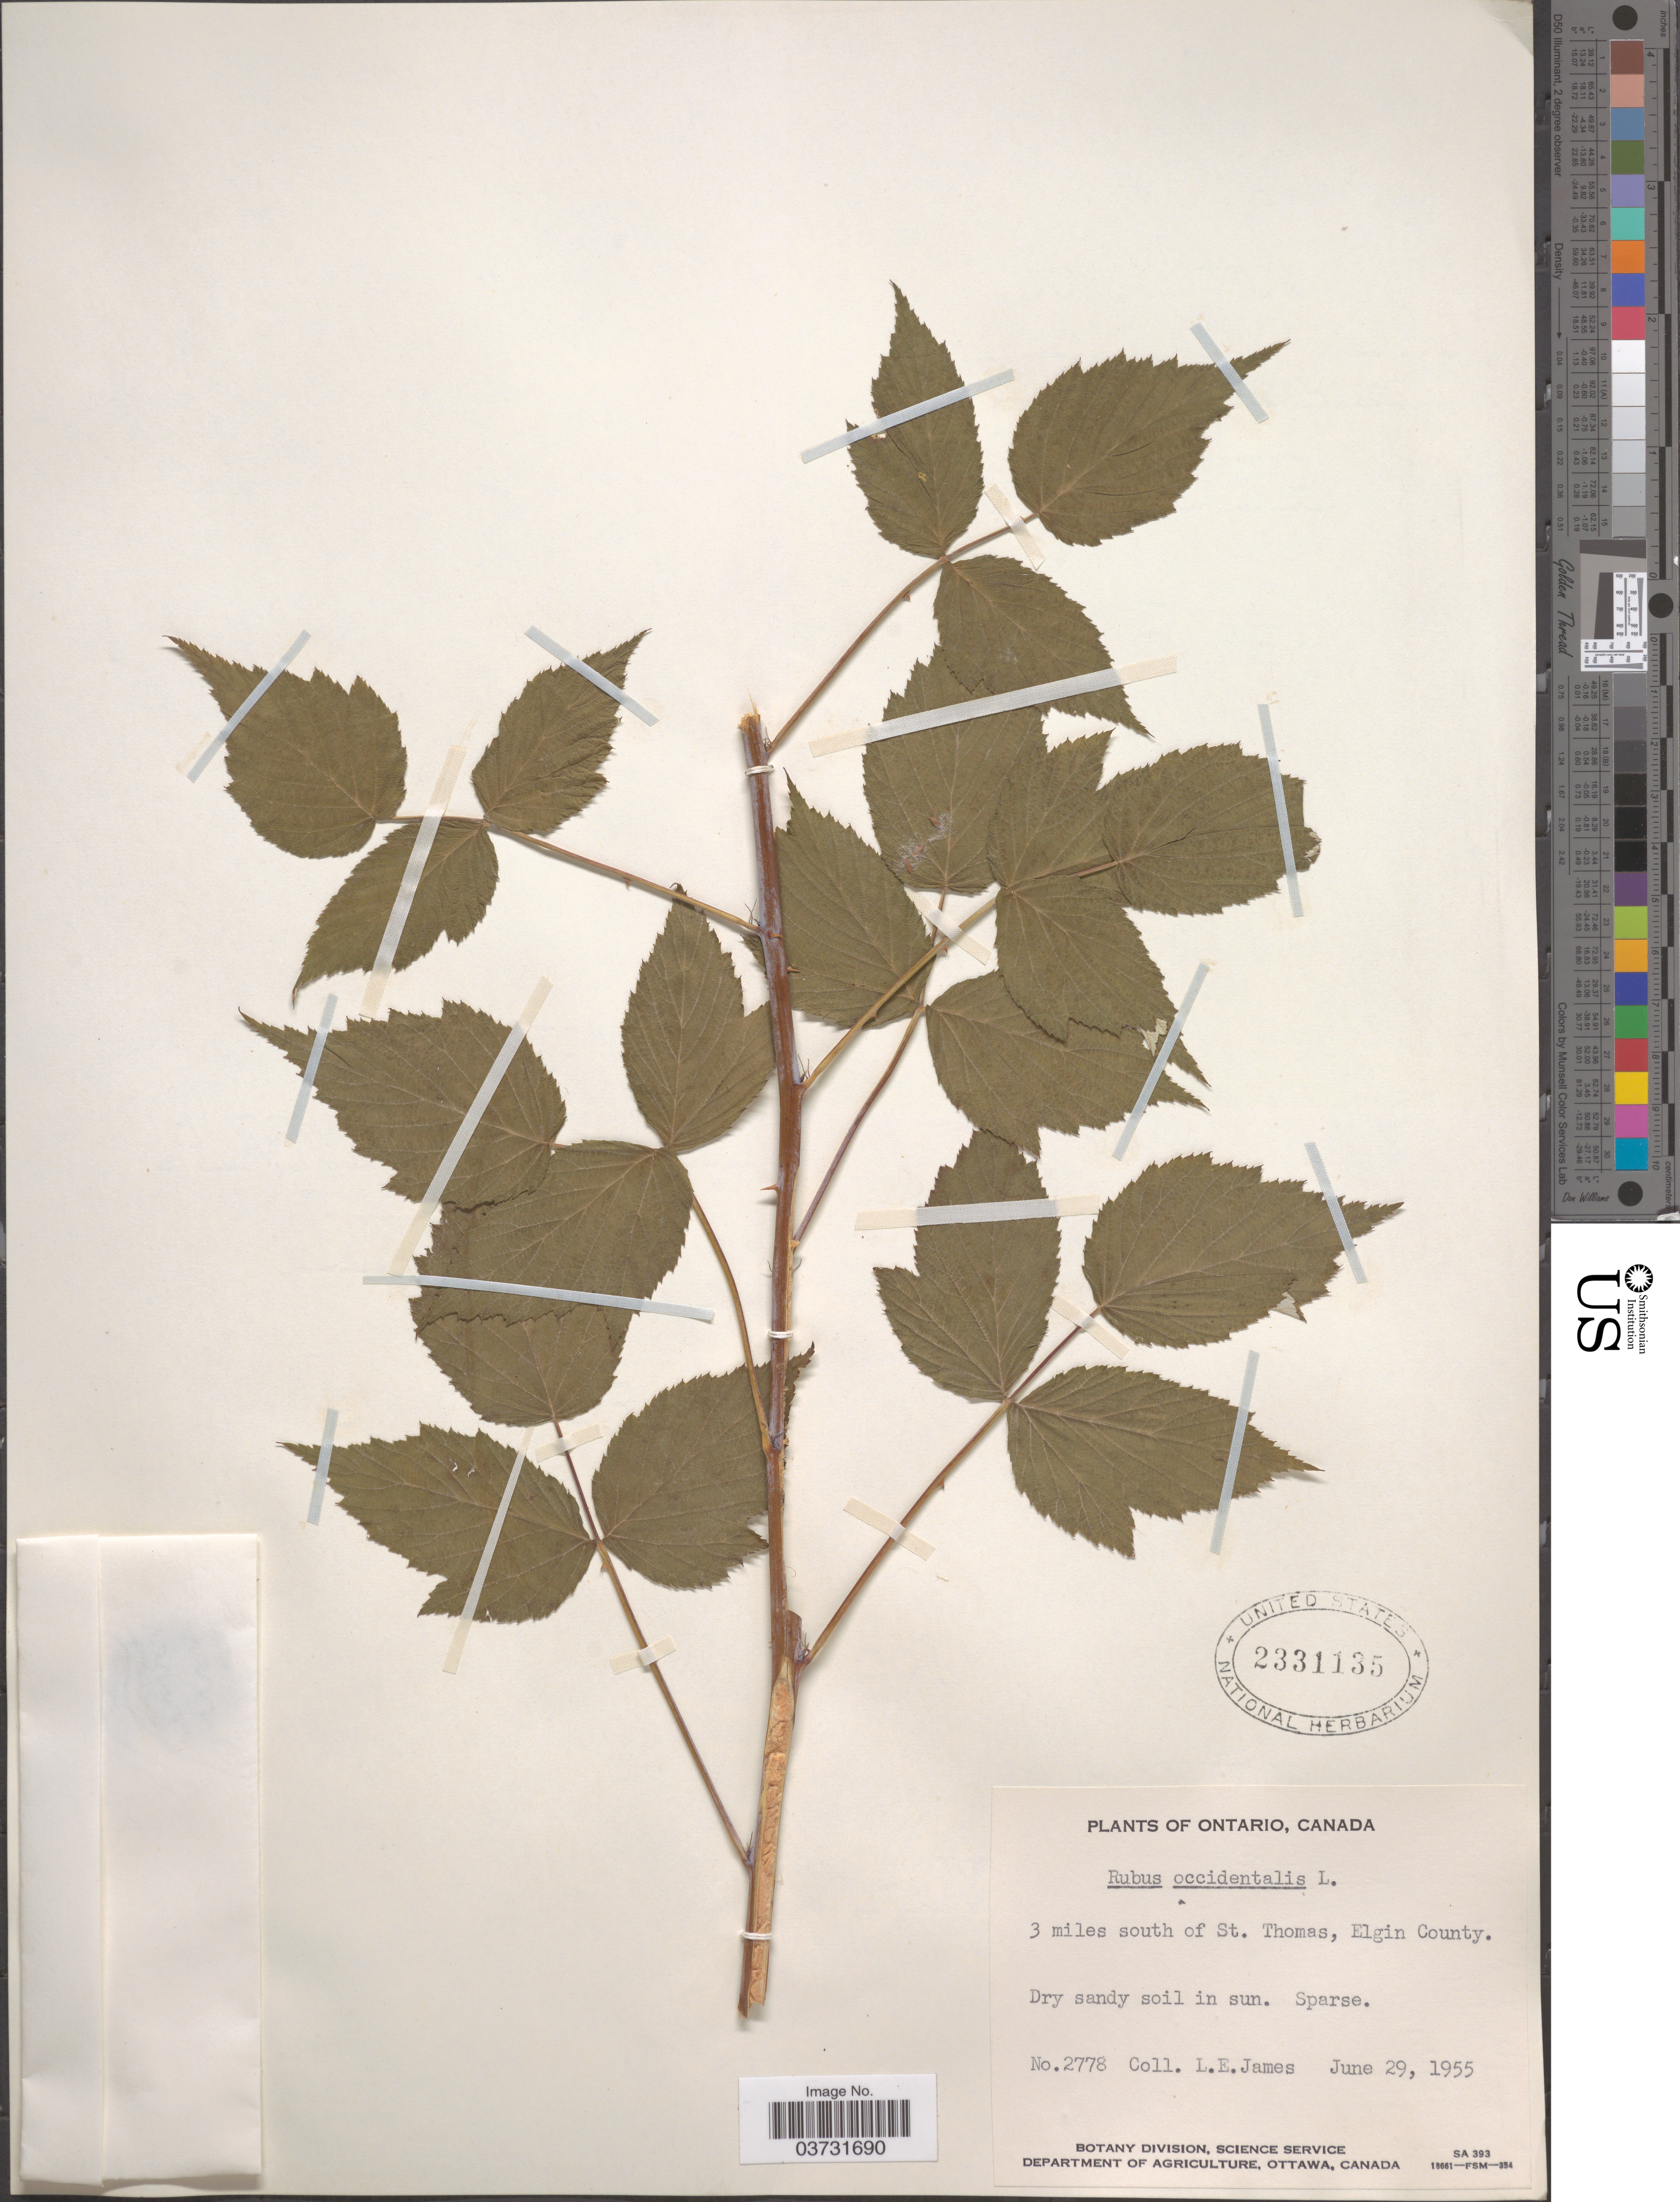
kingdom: Plantae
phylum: Tracheophyta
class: Magnoliopsida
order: Rosales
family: Rosaceae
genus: Rubus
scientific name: Rubus occidentalis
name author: L.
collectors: L. E. James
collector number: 2778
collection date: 1955-06-29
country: Canada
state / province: Ontario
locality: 3 miles south of St. Thomas, Elgin Co.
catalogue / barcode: US 2331135